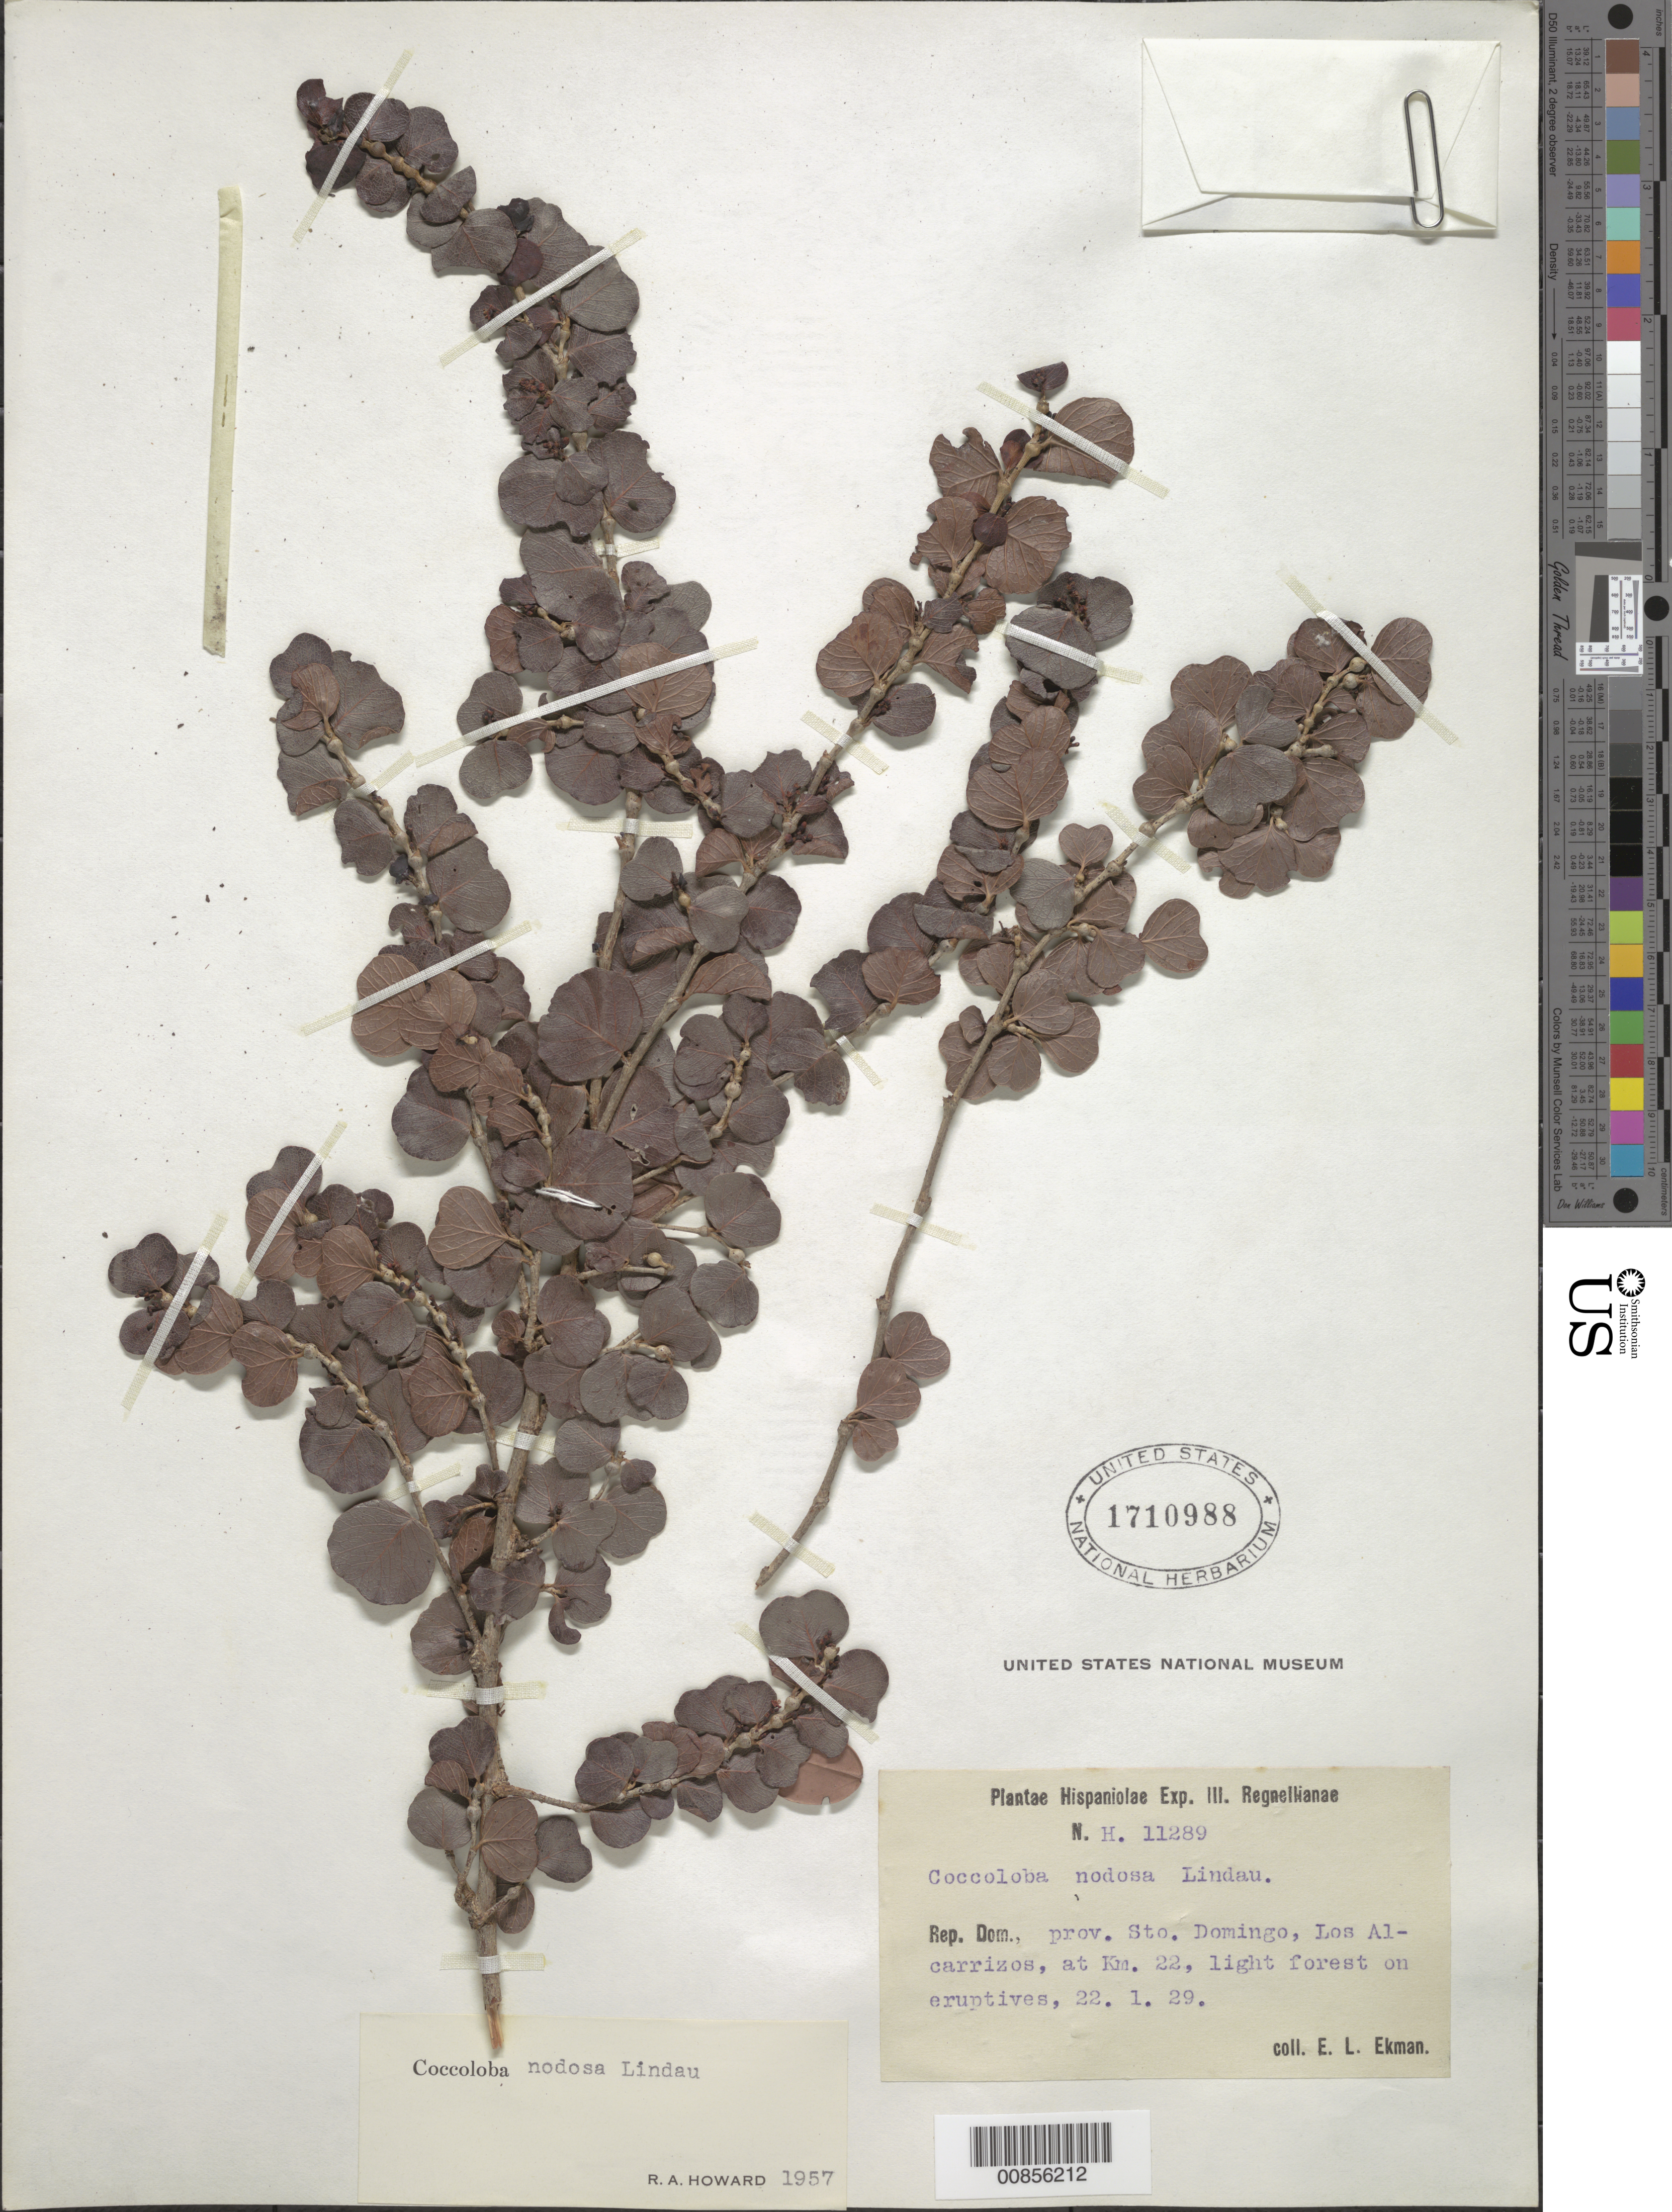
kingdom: Plantae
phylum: Tracheophyta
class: Magnoliopsida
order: Caryophyllales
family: Polygonaceae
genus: Coccoloba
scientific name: Coccoloba nodosa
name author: Lindau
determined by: Howard, R. A.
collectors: E. L. Ekman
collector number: H 11289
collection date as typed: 22 Jan 1929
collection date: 1929-01-22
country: Dominican Republic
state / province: Distrito Nacional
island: Hispaniola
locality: Prov. Sto. Domingo (obsolete), Los Alcarrizos, at km. 22.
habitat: Light forest on eruptives.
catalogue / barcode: US 1710988